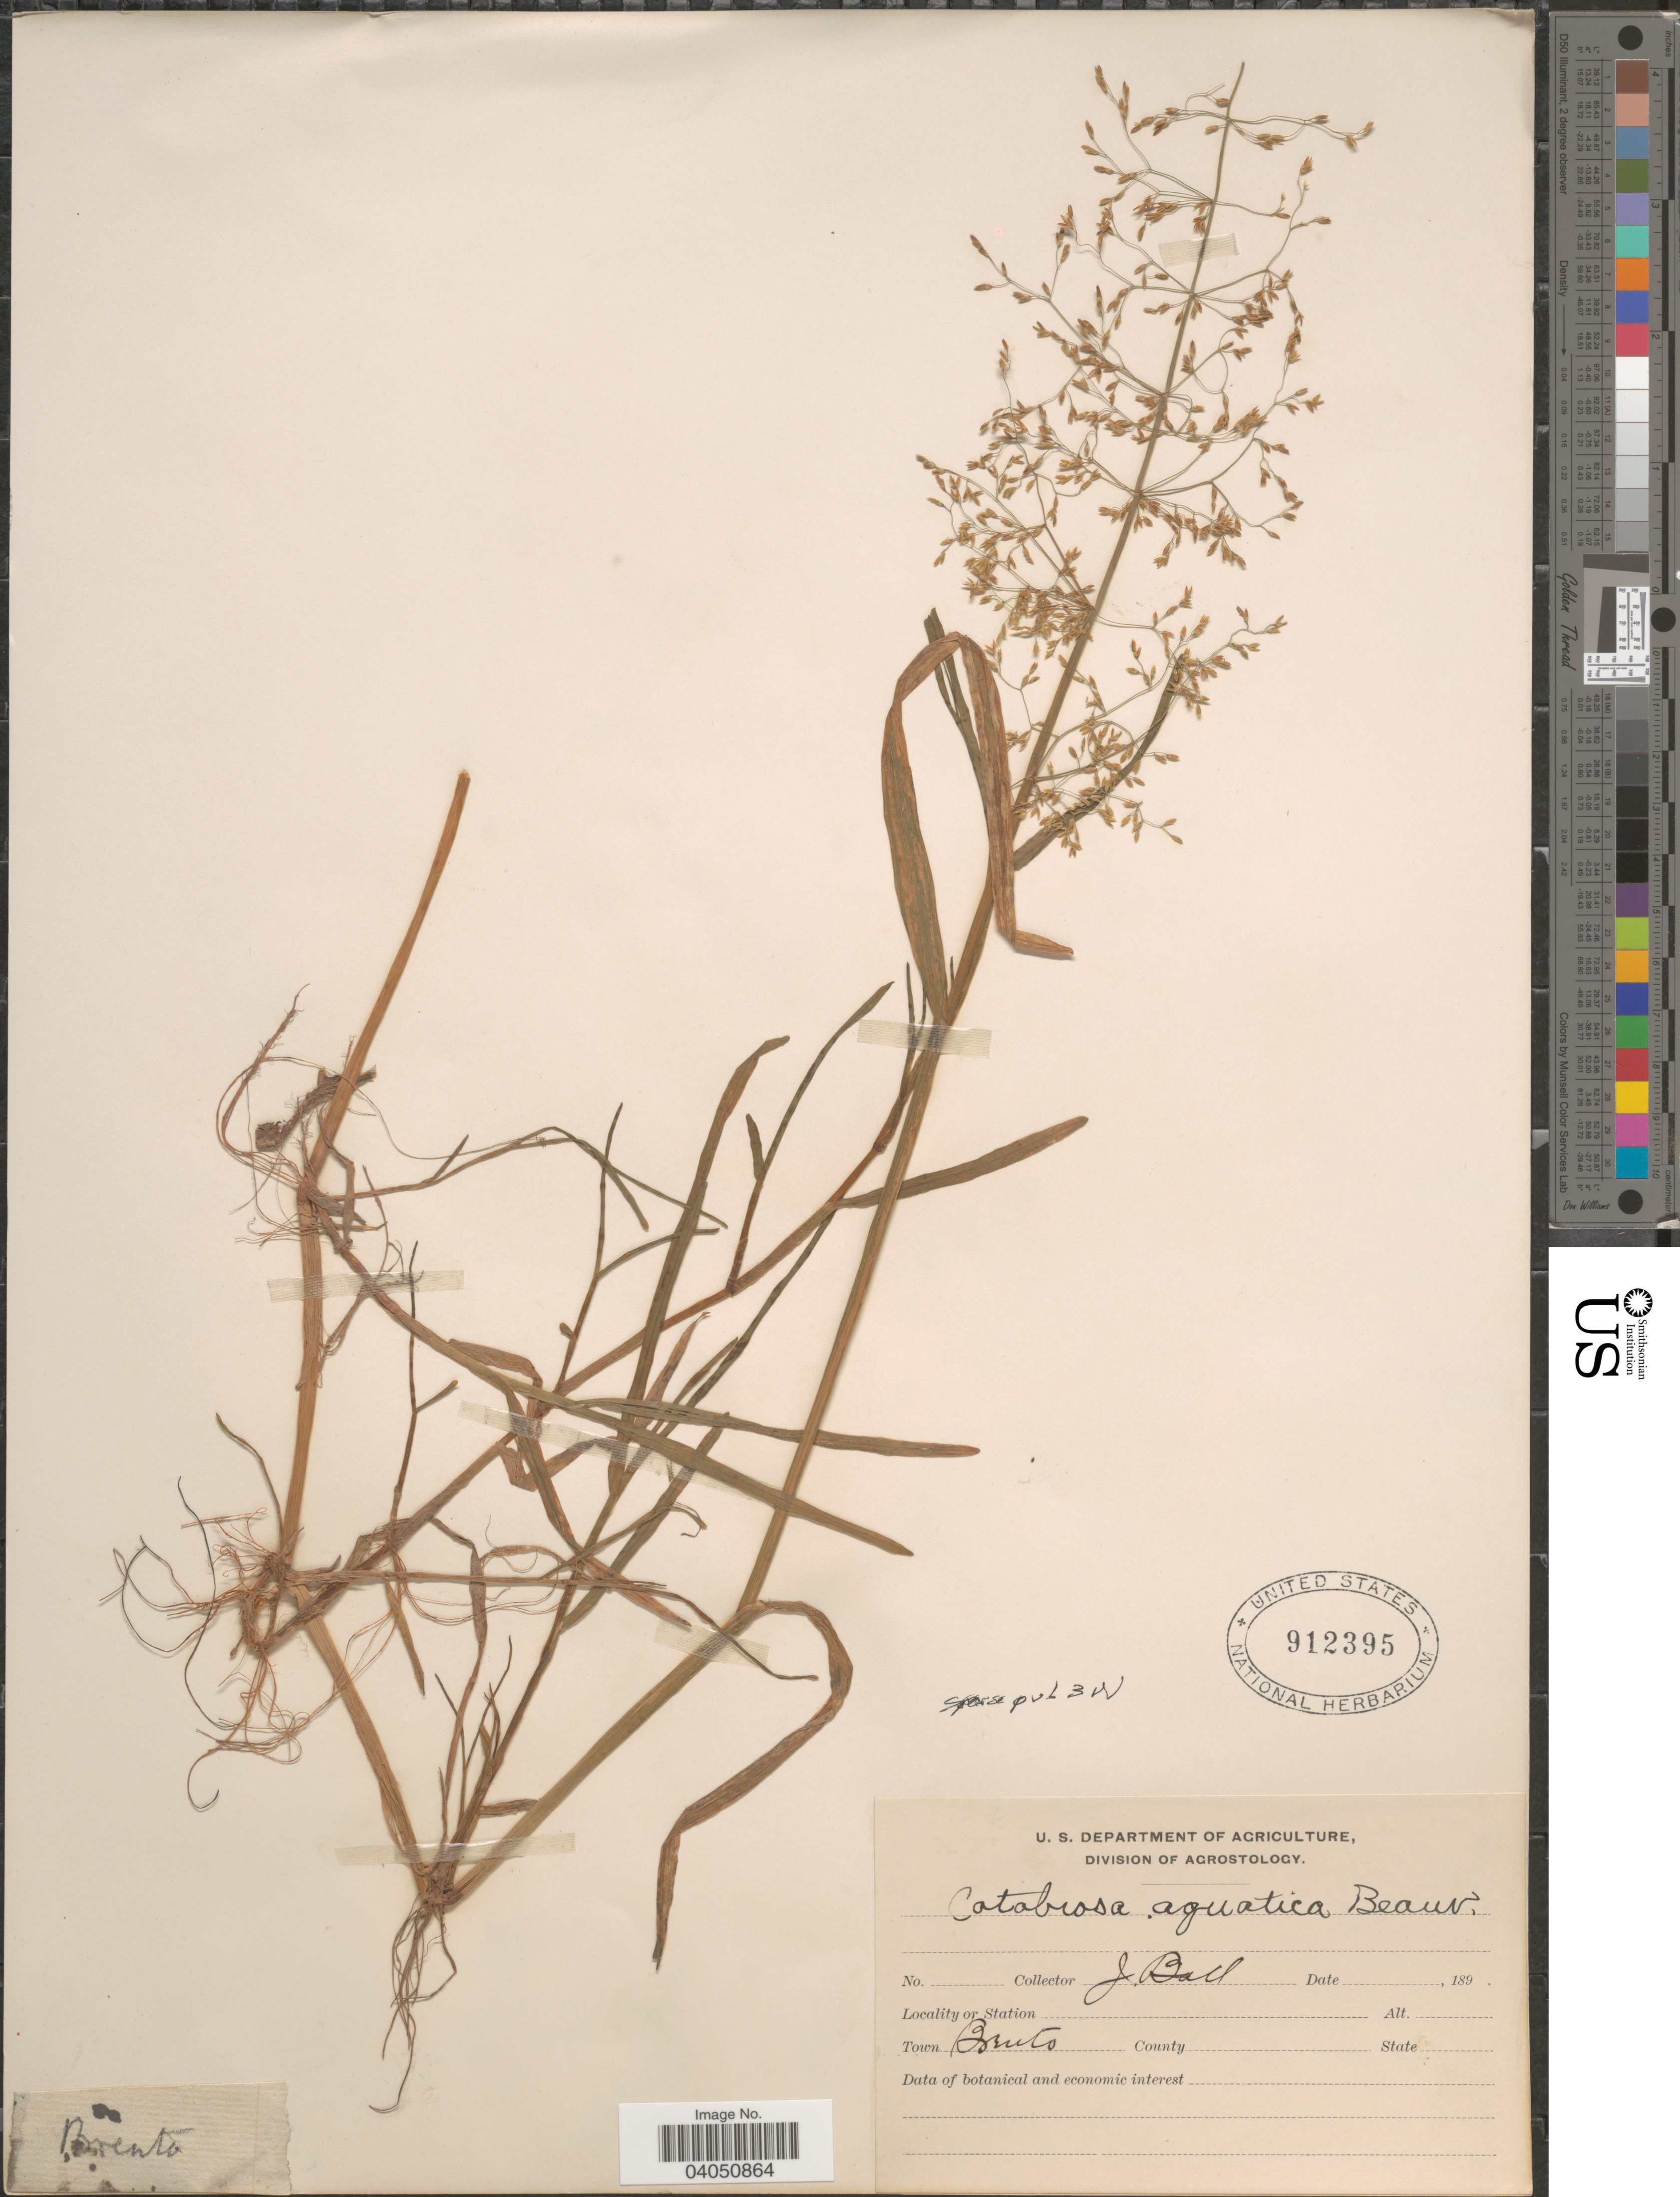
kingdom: Plantae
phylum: Tracheophyta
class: Liliopsida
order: Poales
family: Poaceae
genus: Catabrosa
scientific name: Catabrosa aquatica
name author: (L.) P. Beauv.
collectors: J. Ball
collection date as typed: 189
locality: Town Bento.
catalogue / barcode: US 912395